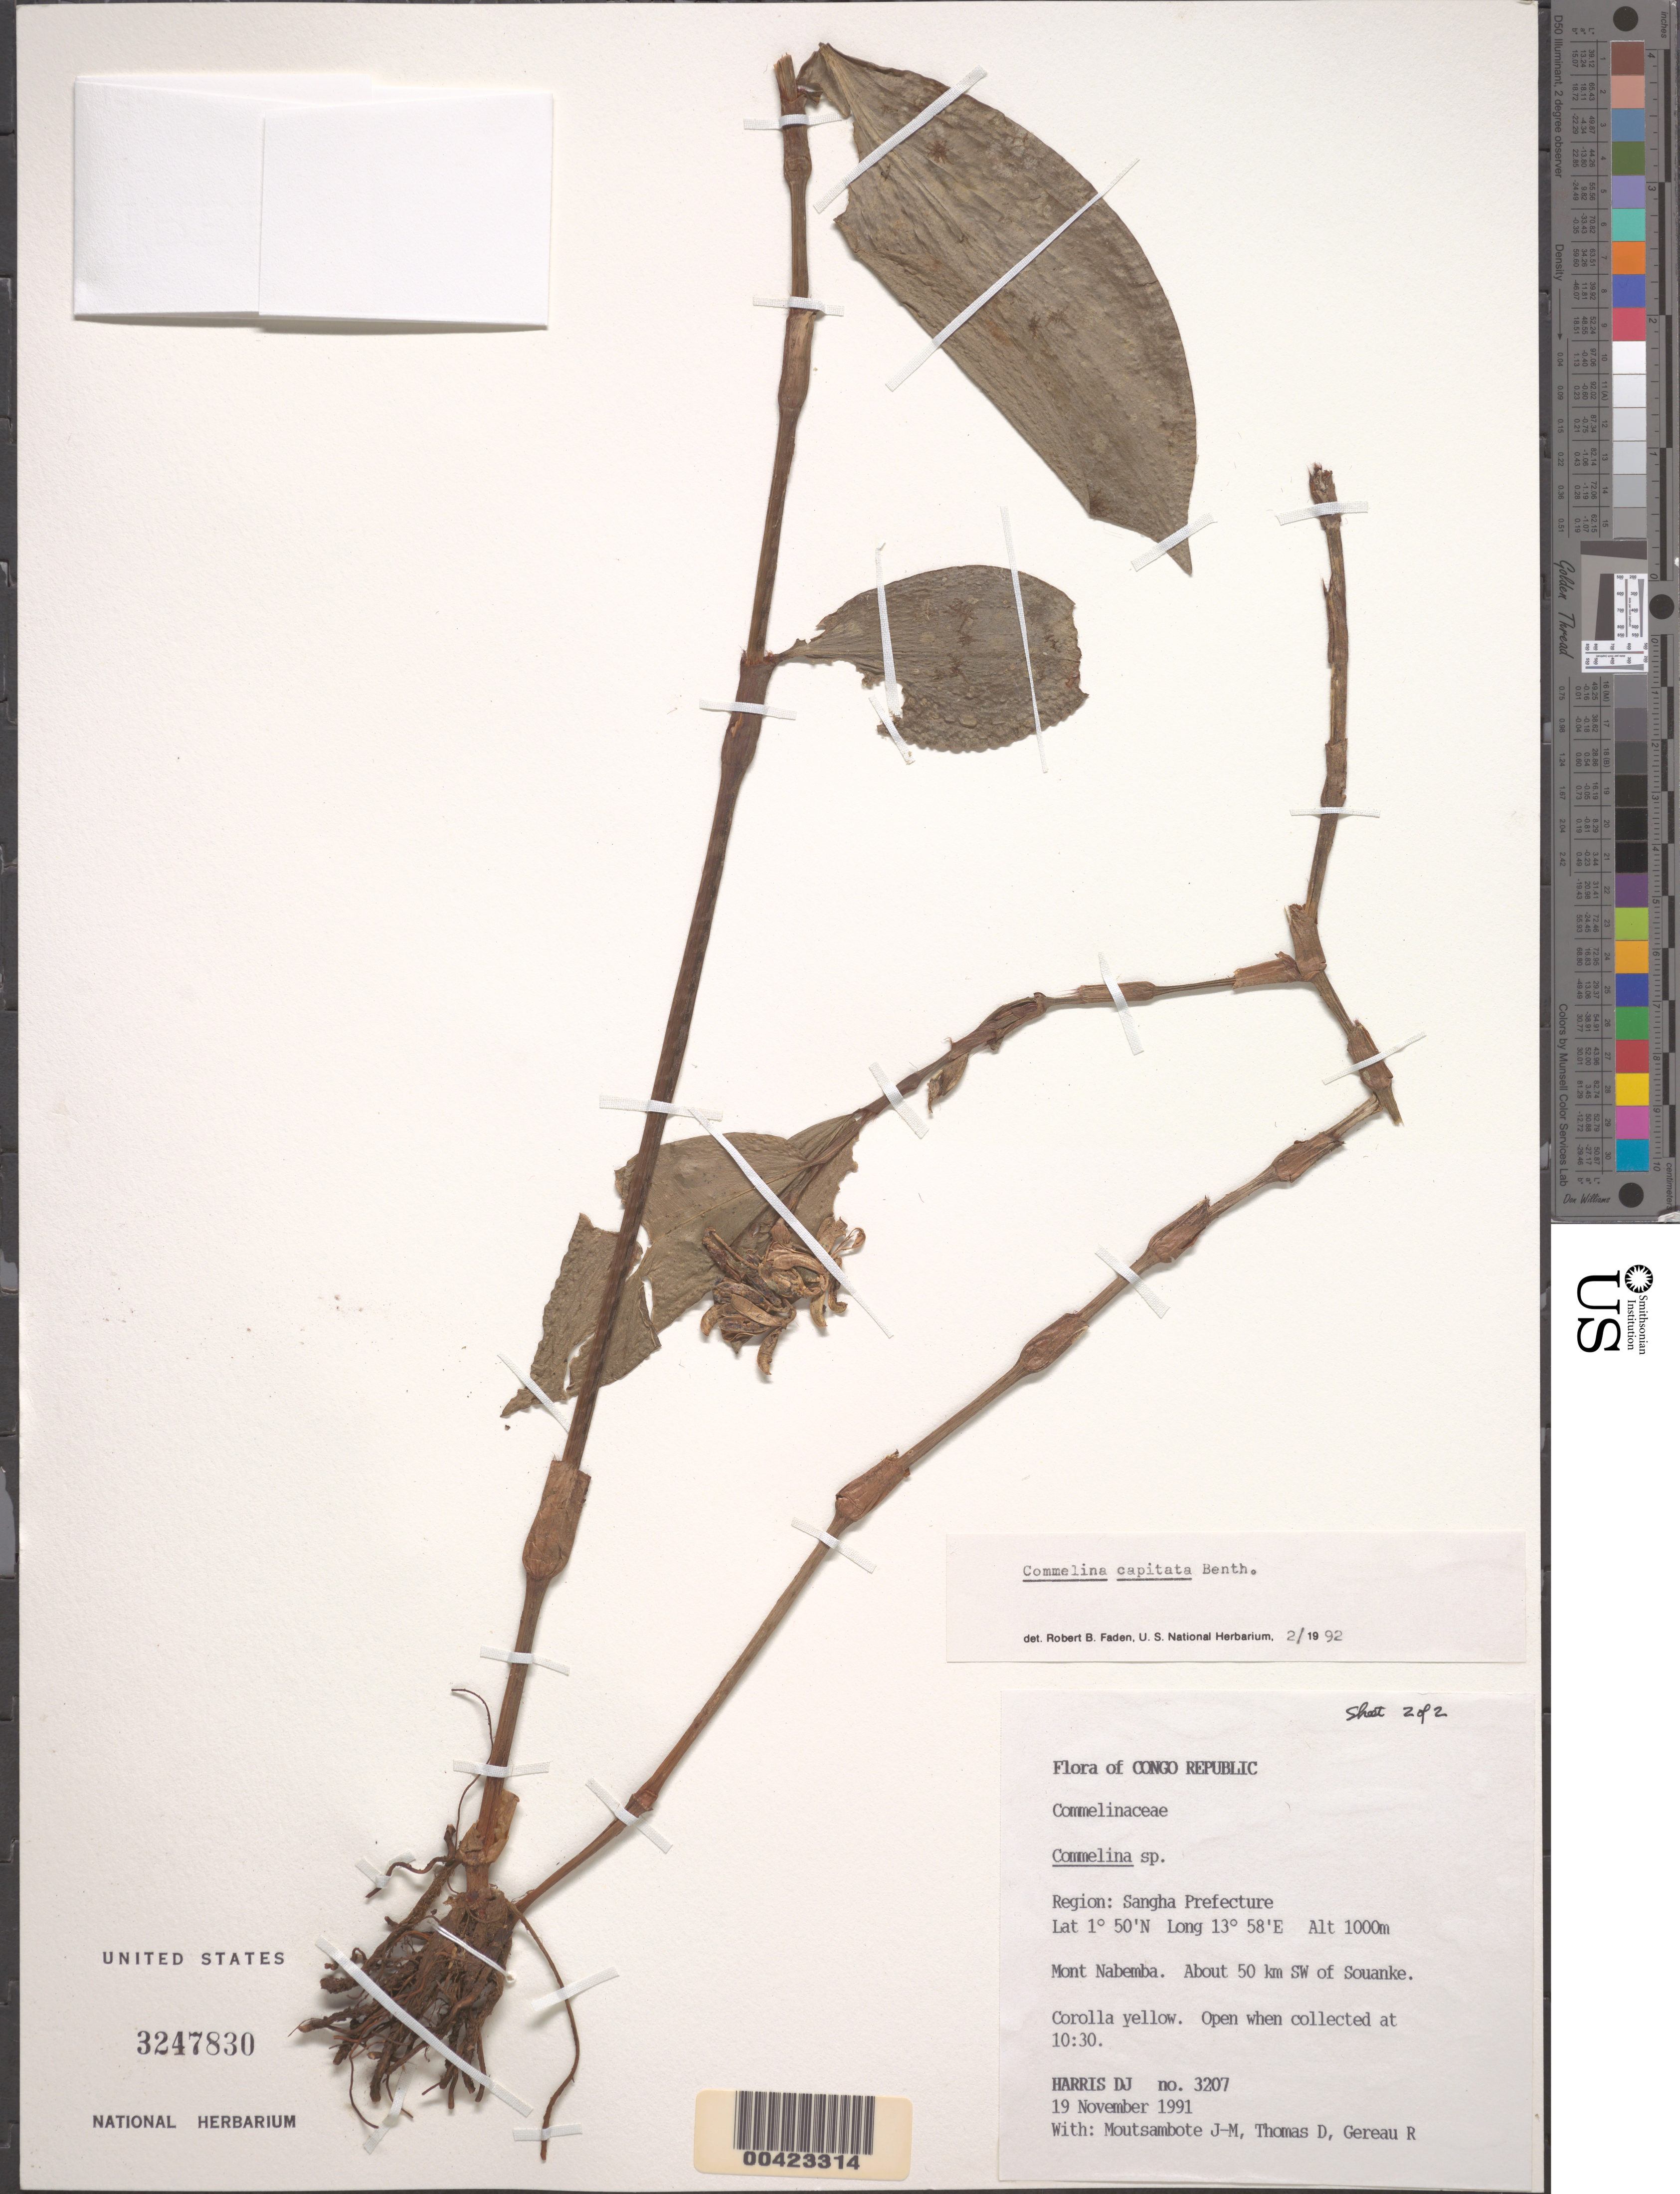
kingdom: Plantae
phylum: Tracheophyta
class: Liliopsida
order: Commelinales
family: Commelinaceae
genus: Commelina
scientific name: Commelina capitata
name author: Benth.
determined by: Faden, Robert B., (US), Smithsonian Institution - National Museum of Natural History (UNITED STATES)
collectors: D. J. Harris, J. Moutsambote, D. Thomas & R. E. Gereau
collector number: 3207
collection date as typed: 19 Nov 1991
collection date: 1991-11-19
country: Congo, Republic of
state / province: Sangha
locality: Mont Nabemba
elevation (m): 1000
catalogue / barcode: US 3247830